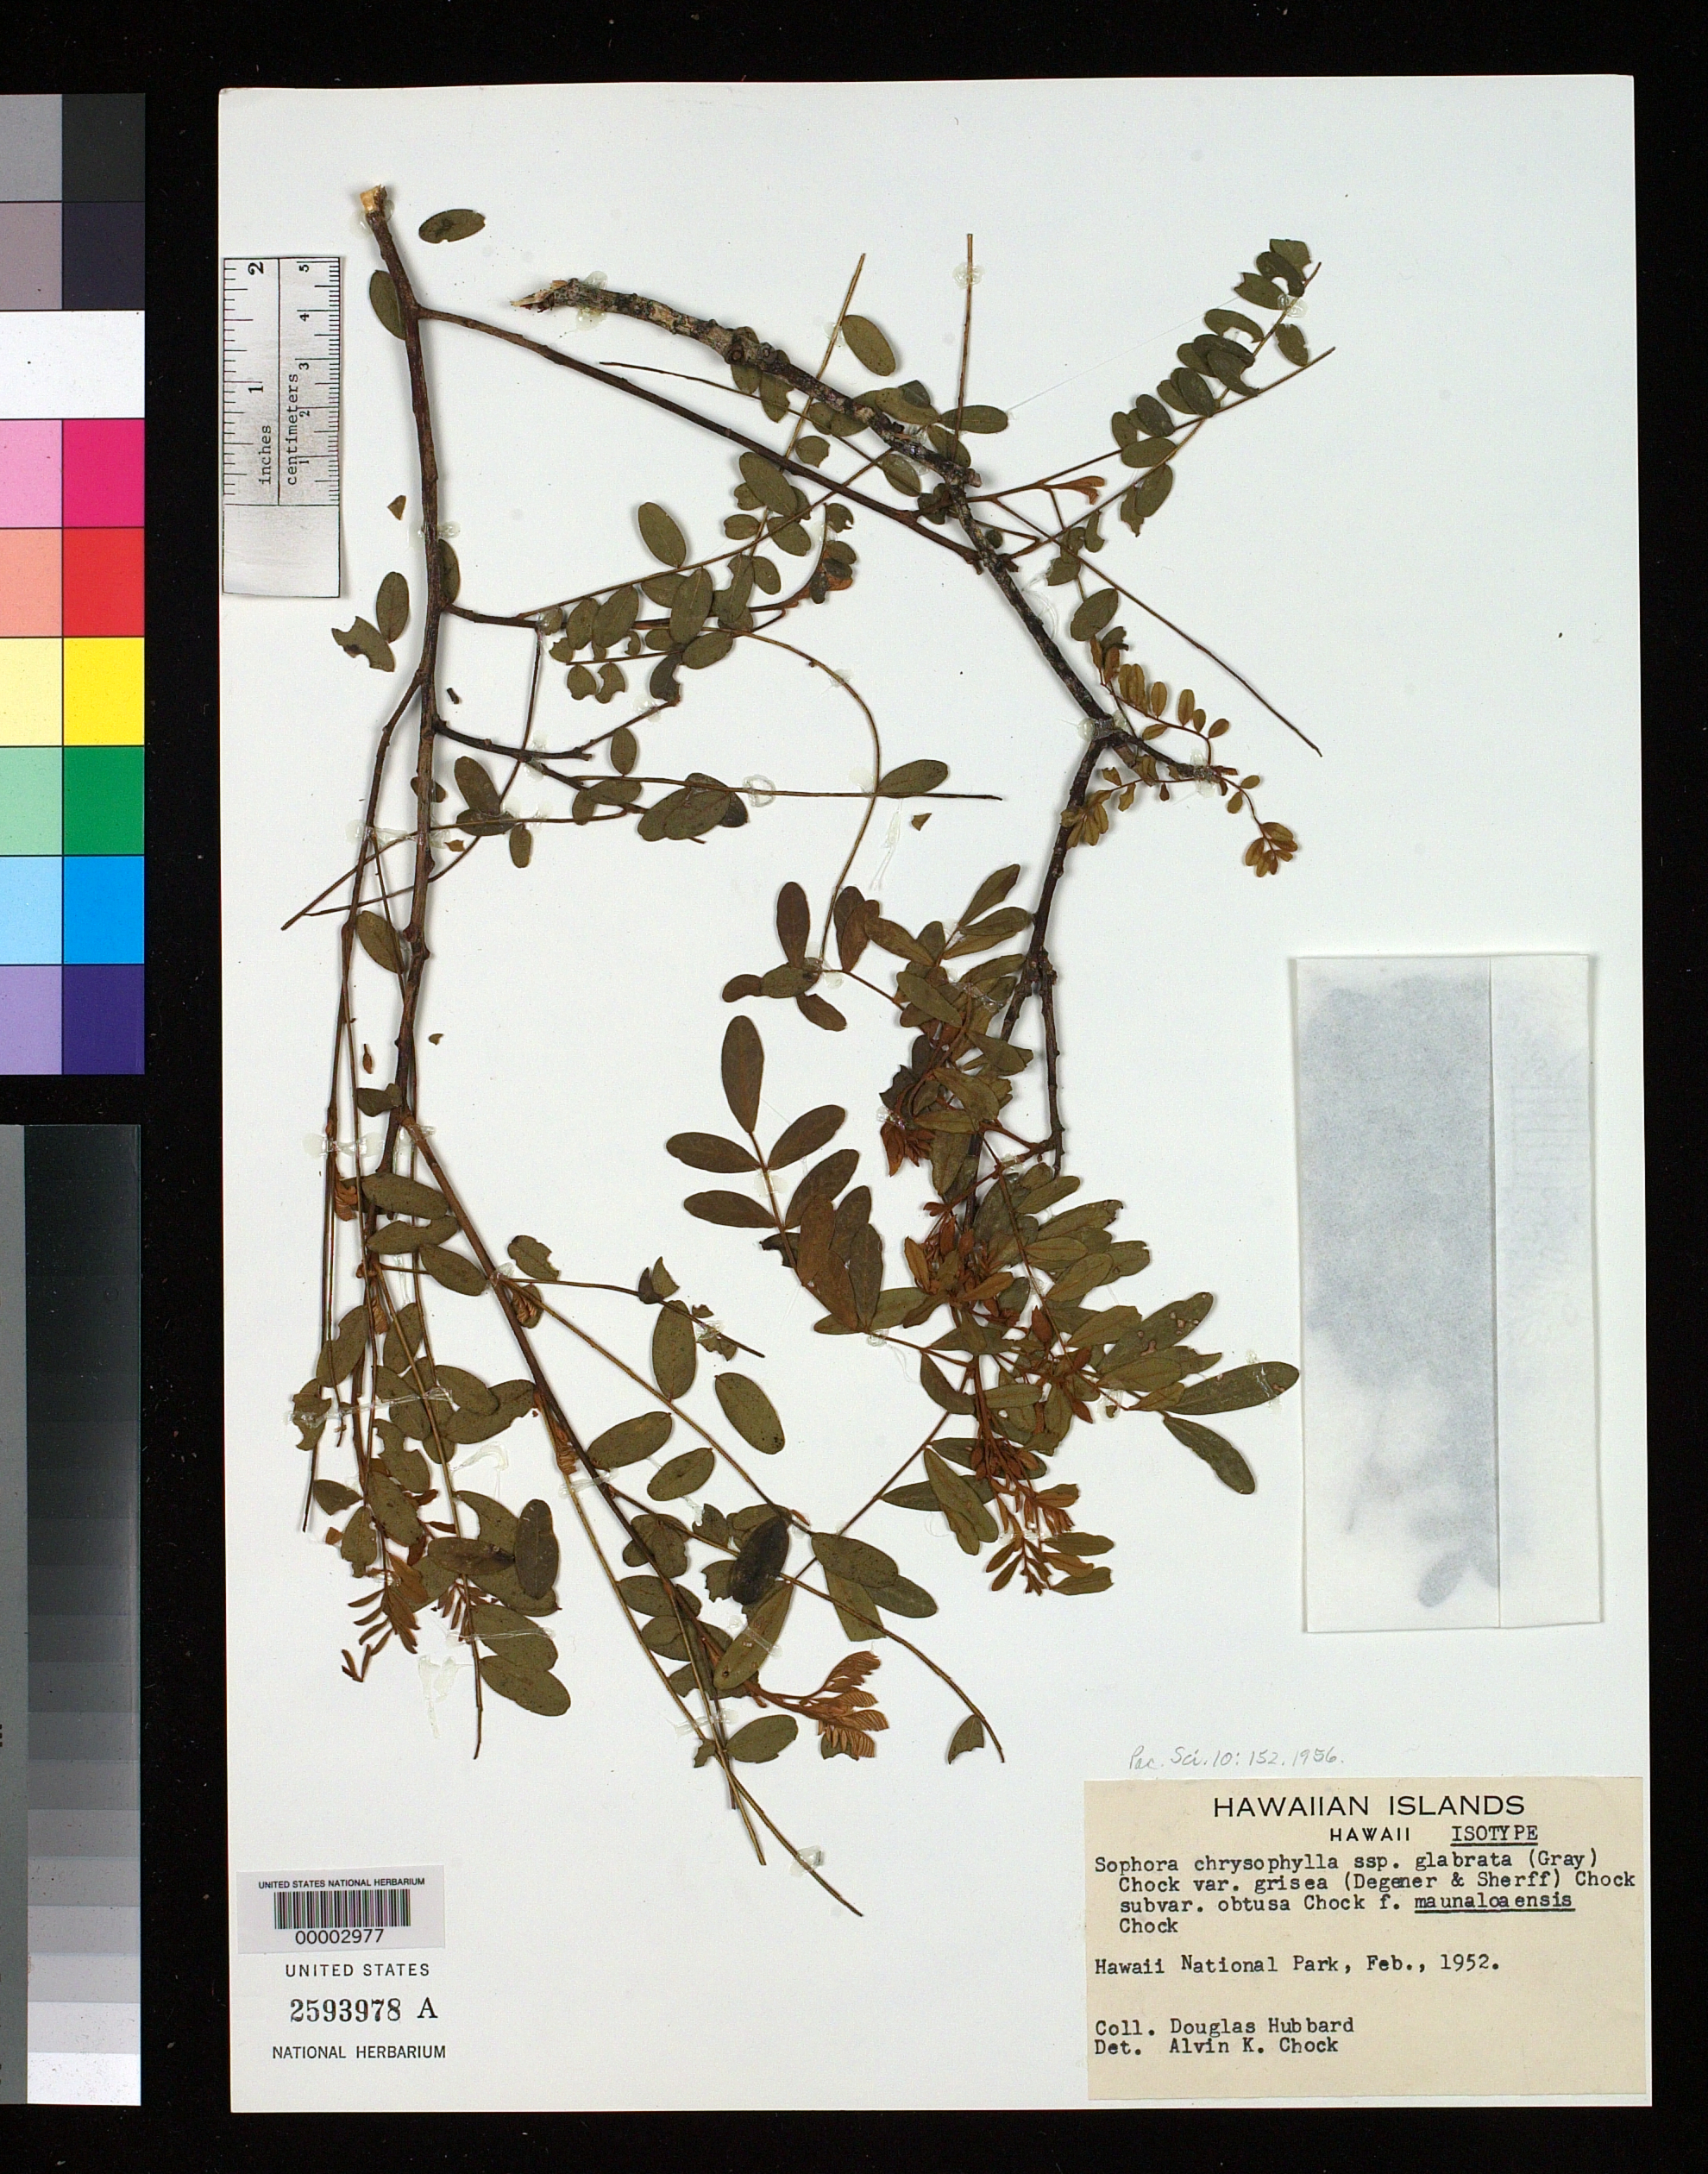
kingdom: Plantae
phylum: Tracheophyta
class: Magnoliopsida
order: Fabales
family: Fabaceae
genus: Sophora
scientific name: Sophora chrysophylla f. maunaloaensis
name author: Chock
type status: Isotype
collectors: D. Hubbard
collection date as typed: Feb 1952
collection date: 1952-02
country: United States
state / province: Hawaii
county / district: Hawaii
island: Hawaii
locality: Mauna Loa.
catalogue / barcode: US 2593978A